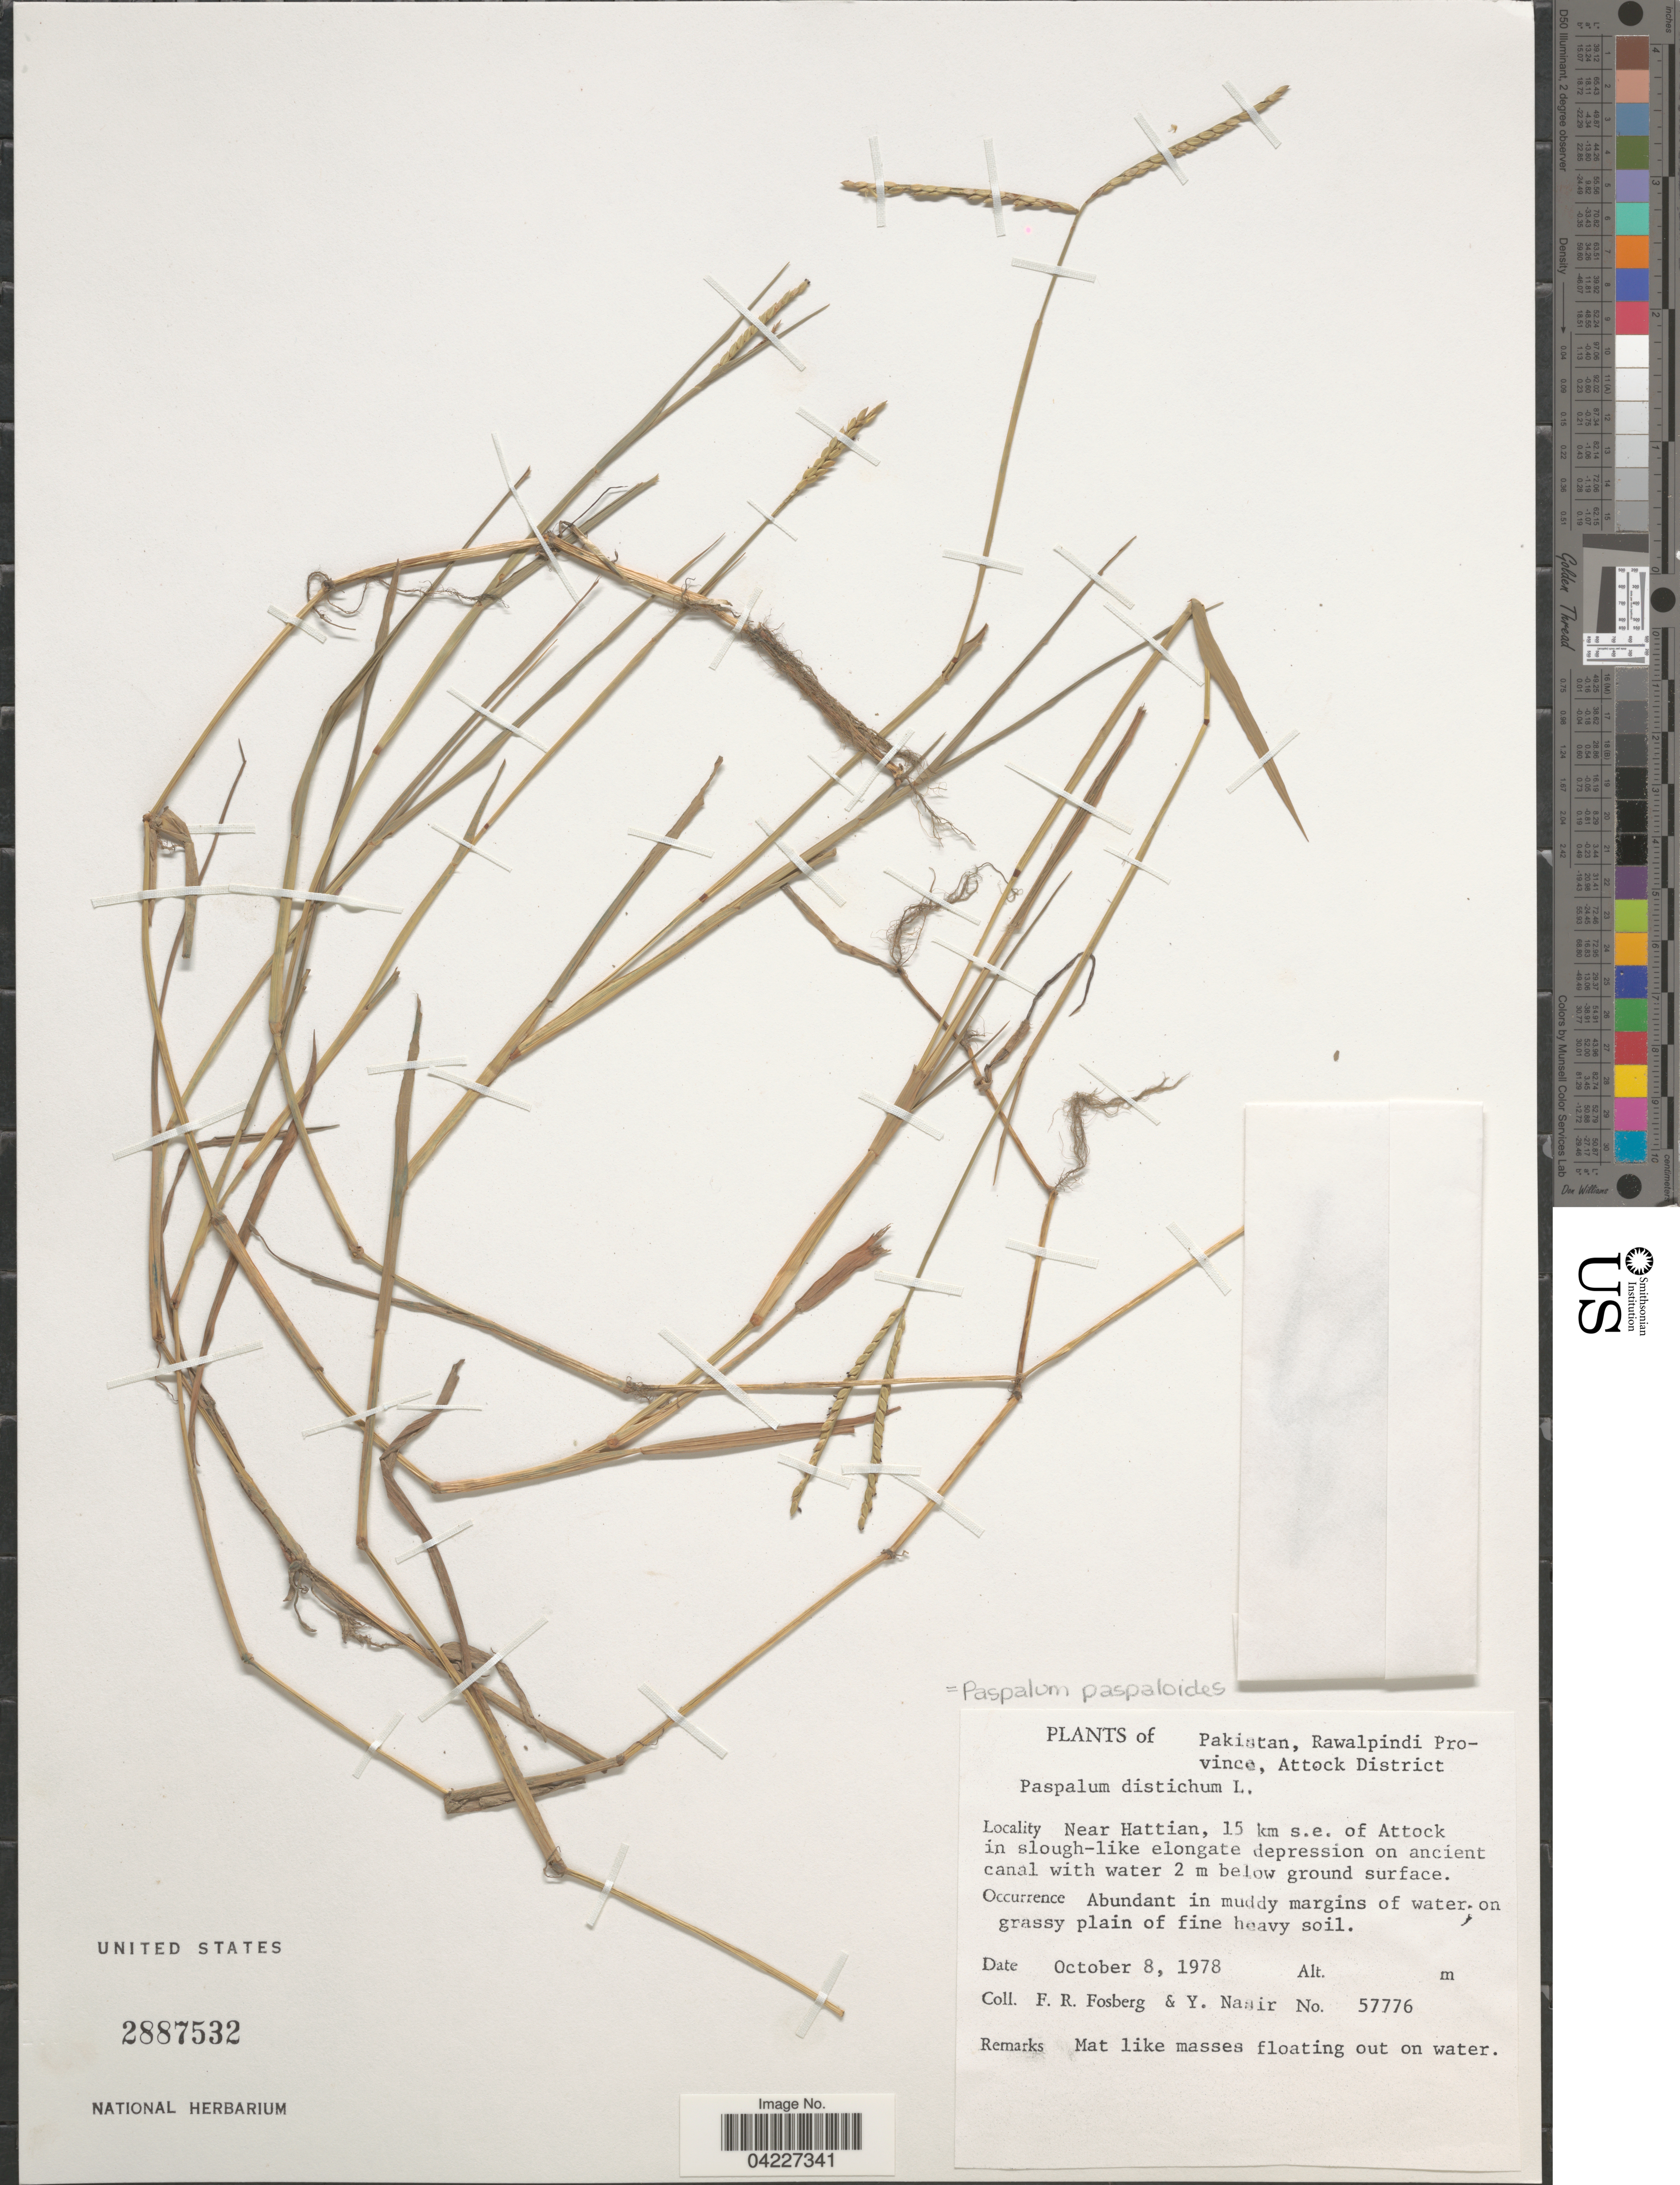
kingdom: Plantae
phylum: Tracheophyta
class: Liliopsida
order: Poales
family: Poaceae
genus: Paspalum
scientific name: Paspalum paspalodes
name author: (Michx.) Scribn.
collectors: F. R. Fosberg & Y. Naair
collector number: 57776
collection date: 1978-10-08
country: Pakistan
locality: Rawalpindi Province, Attock District. Near Hattian, 15 km s.e. of Attock in slough-like elongate depression on ancient canal with water 2 m below ground surface.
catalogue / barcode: US 2887532